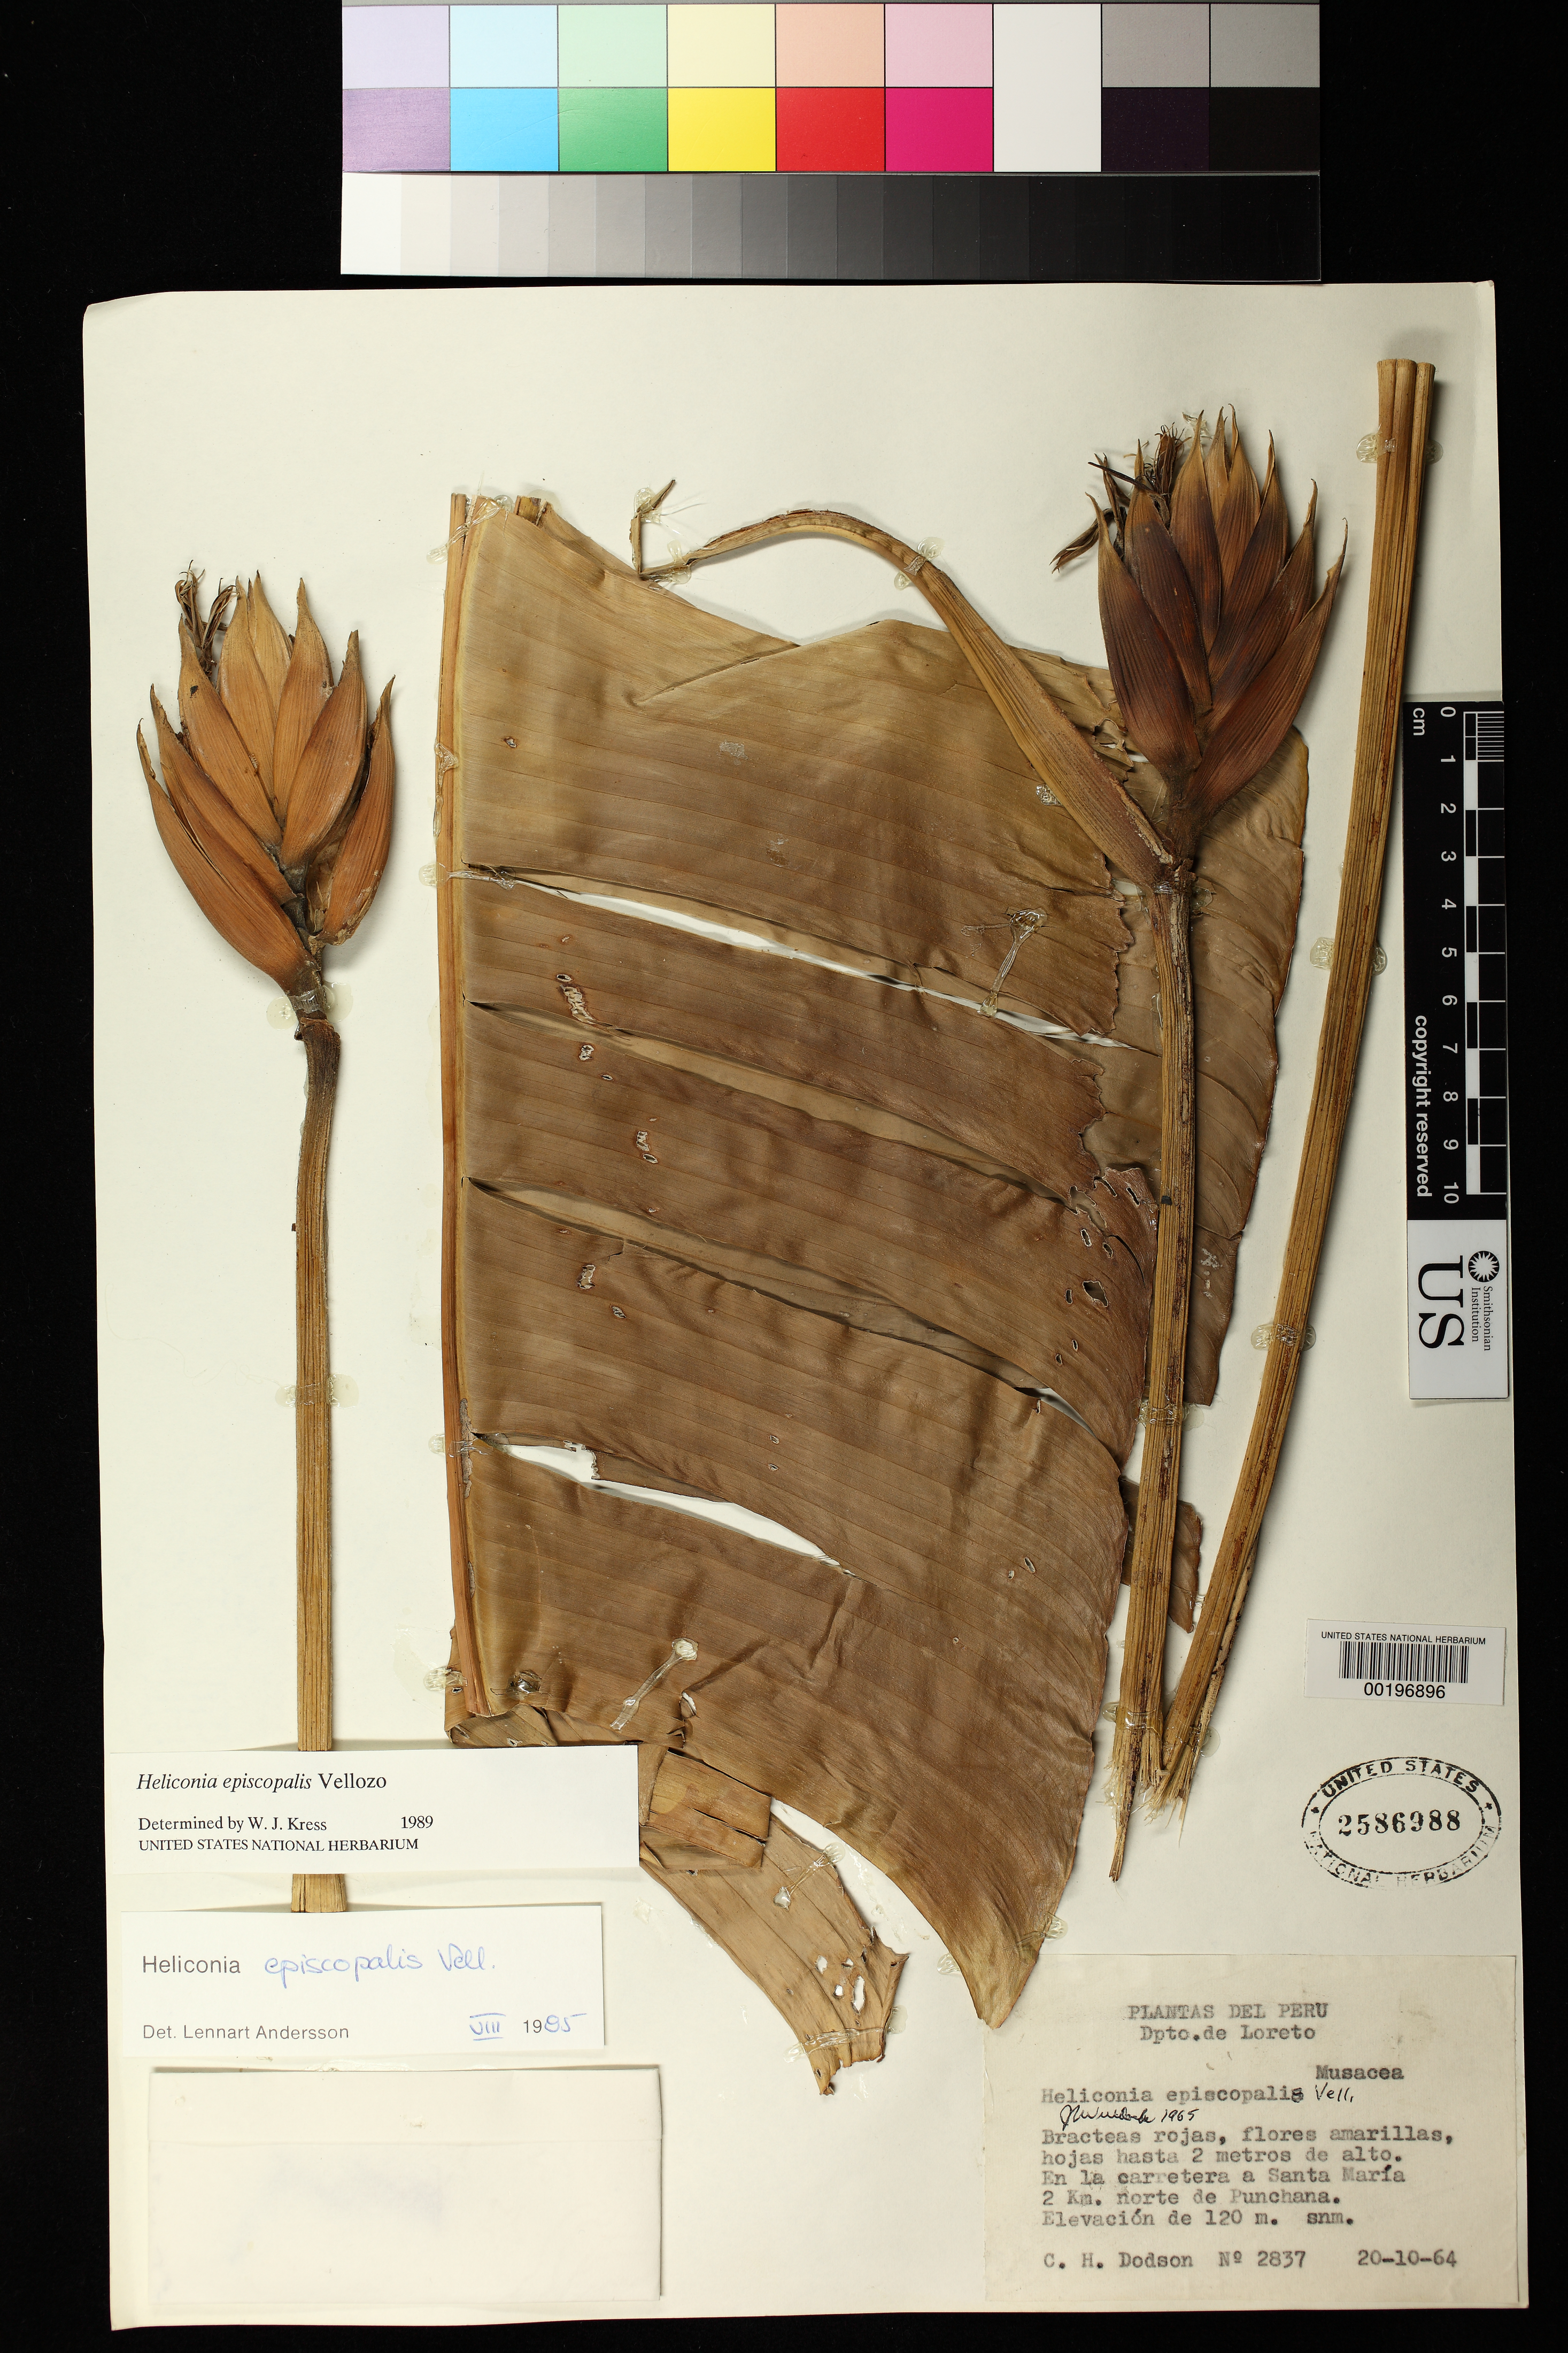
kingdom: Plantae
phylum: Tracheophyta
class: Liliopsida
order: Zingiberales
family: Heliconiaceae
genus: Heliconia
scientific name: Heliconia episcopalis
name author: Vell.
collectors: C. H. Dodson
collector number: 2837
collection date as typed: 20 Oct 1964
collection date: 1964-10-20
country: Peru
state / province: Loreto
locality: On highway to santa maria 2 km n of punchana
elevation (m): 120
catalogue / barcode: US 2586988